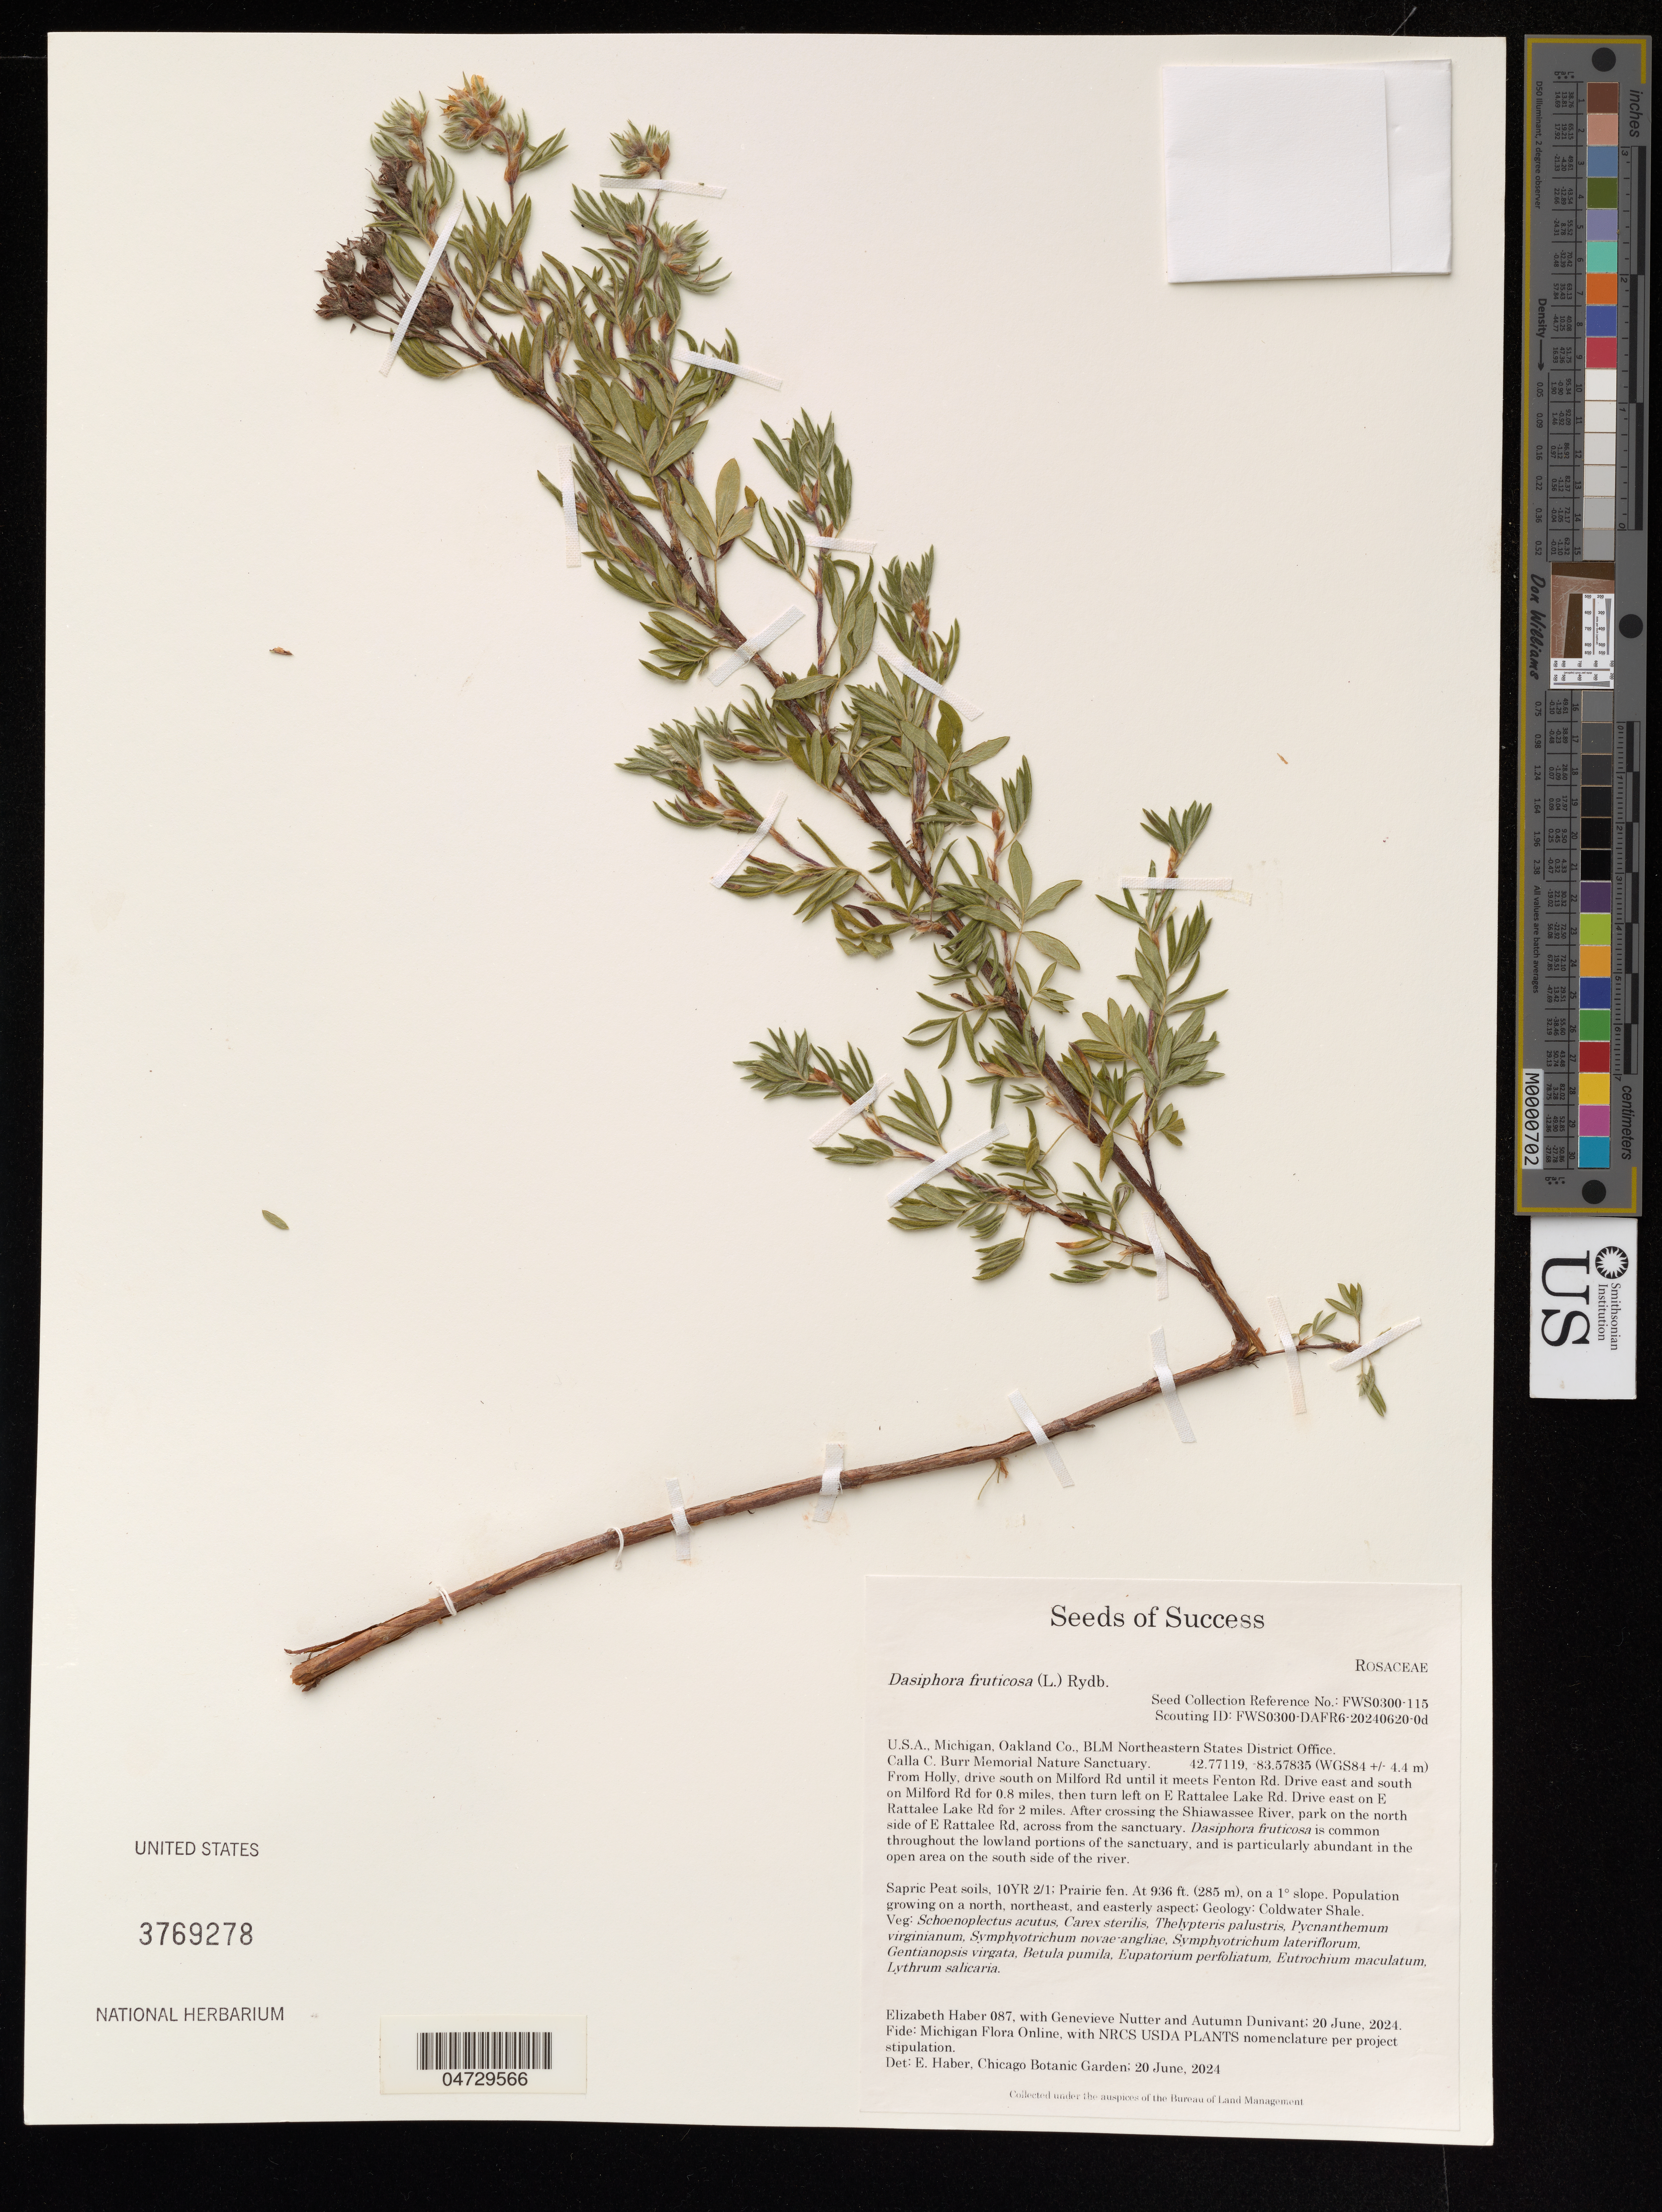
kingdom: Plantae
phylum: Tracheophyta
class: Magnoliopsida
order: Rosales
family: Rosaceae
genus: Dasiphora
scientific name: Dasiphora fruticosa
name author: (L.) Rydb.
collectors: E. Haber, G. Nutter & T. Todisco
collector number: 087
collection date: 2024-06-20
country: United States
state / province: Michigan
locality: Oakland Co., BLM Northeastern States District Office. Calla C. Burr Memorial Nature Sanctuary. From Holly, drive south on Milford Rd until it meets Fenton Rd. Drive east and south on Milford Rd for 0.8 miles, then turn left on E Rattalee Lake Rd. Drive east on E Rattalee Lake Rd for 2 miles. After crossing the Shiawassee River, park on the north side of E Rattalee Rd, across from the sanctuary.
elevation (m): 285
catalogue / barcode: US 3769278